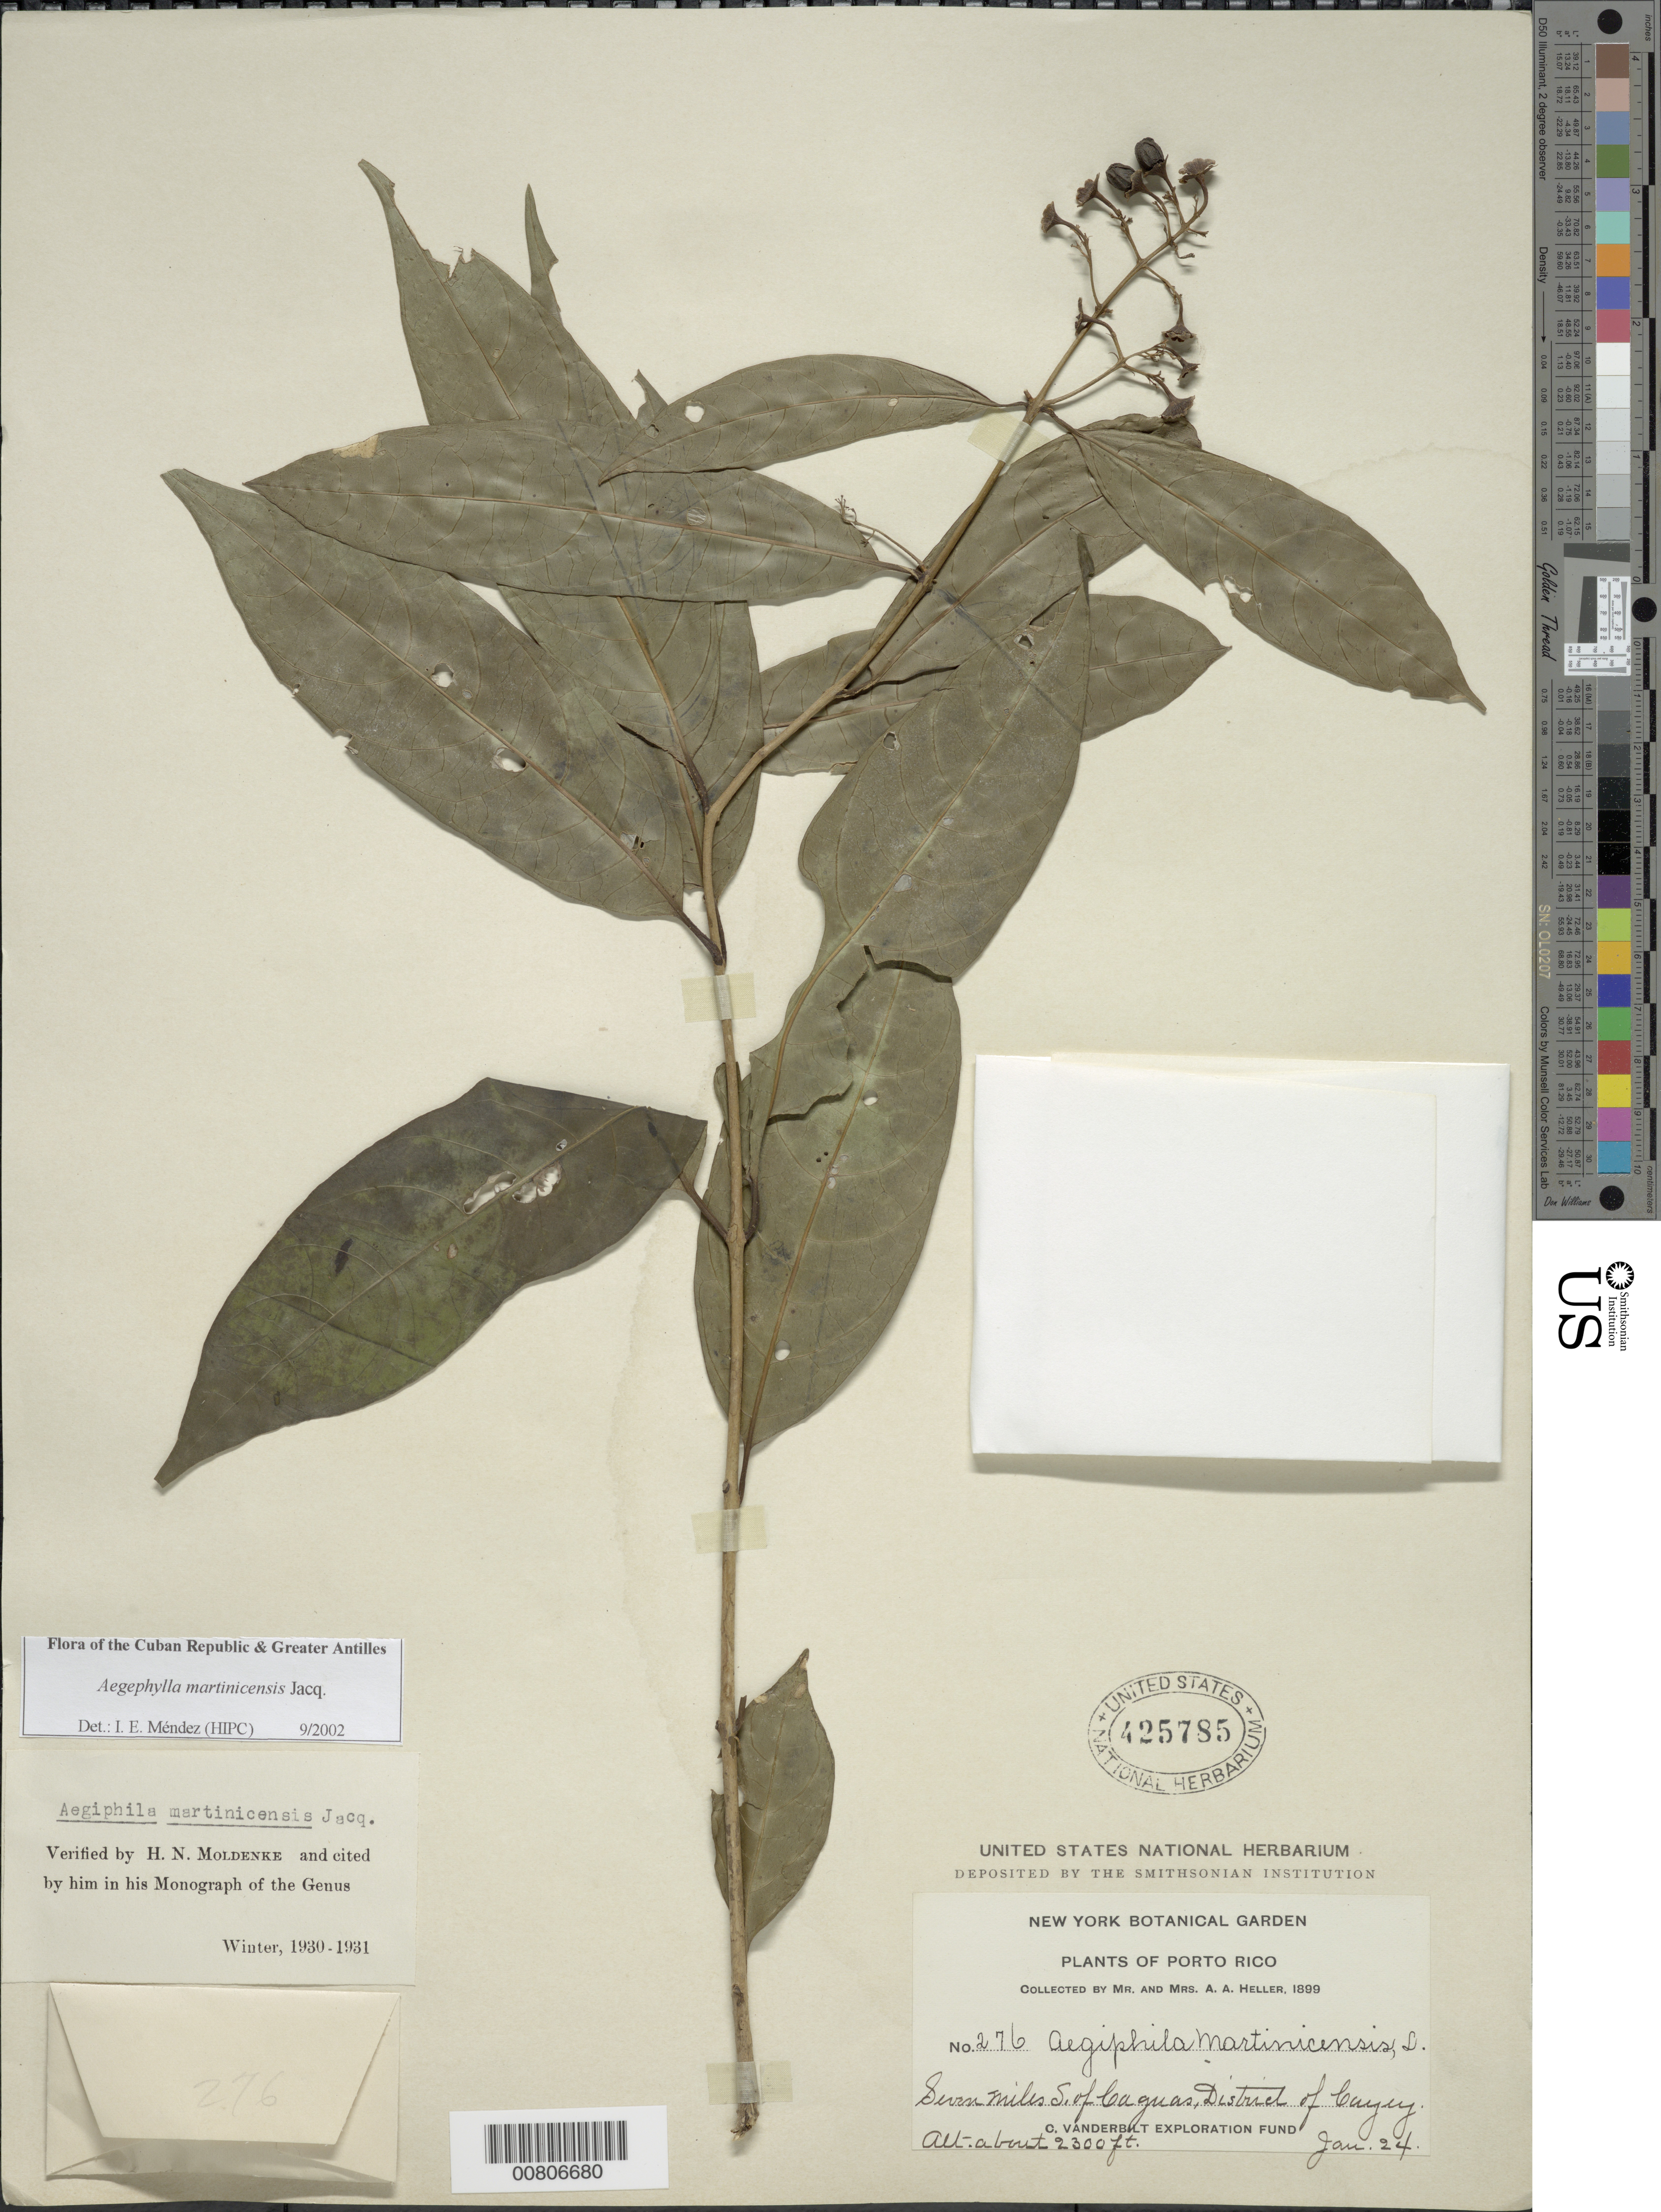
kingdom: Plantae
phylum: Tracheophyta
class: Magnoliopsida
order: Lamiales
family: Lamiaceae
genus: Aegiphila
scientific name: Aegiphila martinicensis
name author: Jacq.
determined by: Méndez, Isidro E., (HIPC)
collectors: A. A. Heller & E. G. Heller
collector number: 276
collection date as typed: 24 Jan 1899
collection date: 1899-01-24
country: Puerto Rico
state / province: Caguas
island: Puerto Rico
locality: Caguas, 7 miles S of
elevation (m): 701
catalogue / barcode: US 425785